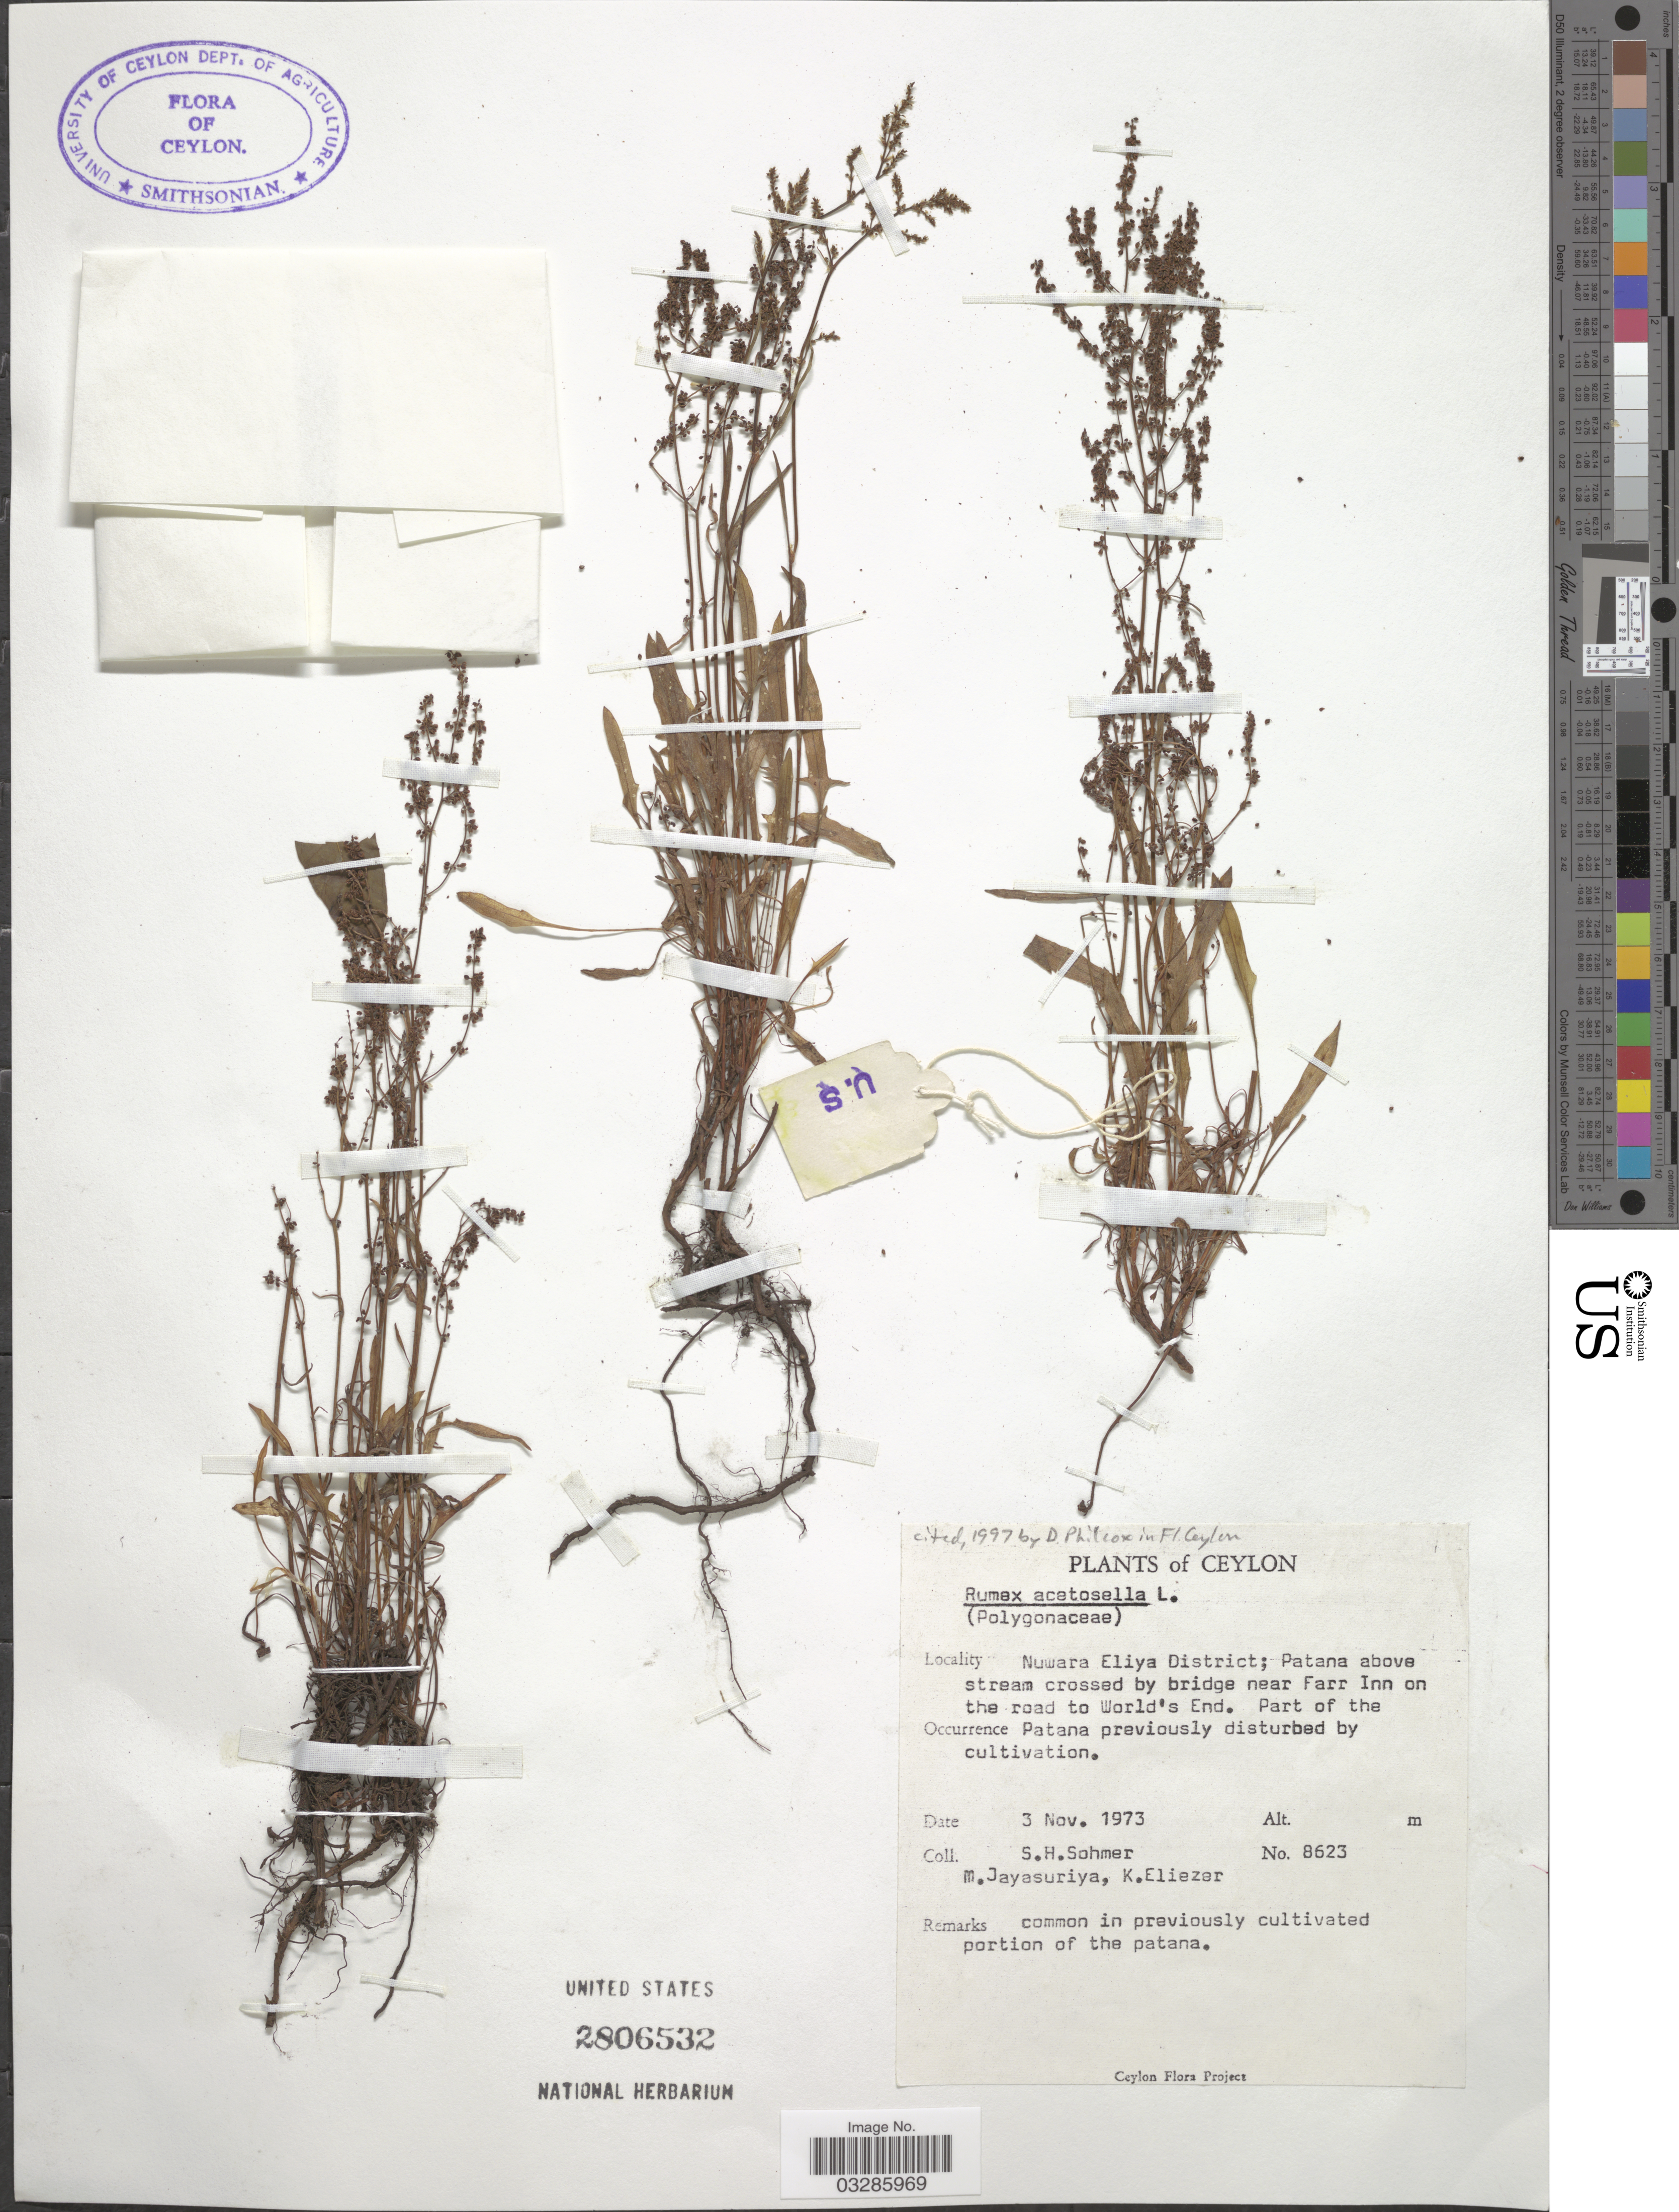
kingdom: Plantae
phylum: Tracheophyta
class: Magnoliopsida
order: Caryophyllales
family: Polygonaceae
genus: Rumex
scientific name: Rumex acetosella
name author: L.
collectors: S. H. Sohmer, M. Jayasuriya & K. Eliezer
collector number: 8623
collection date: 1973-11-03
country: Sri Lanka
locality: Ceylon, Nuwara Eliya District; Patana above stream crossed by bridge near Farr Inn on the road to World's End.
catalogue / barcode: US 2806532